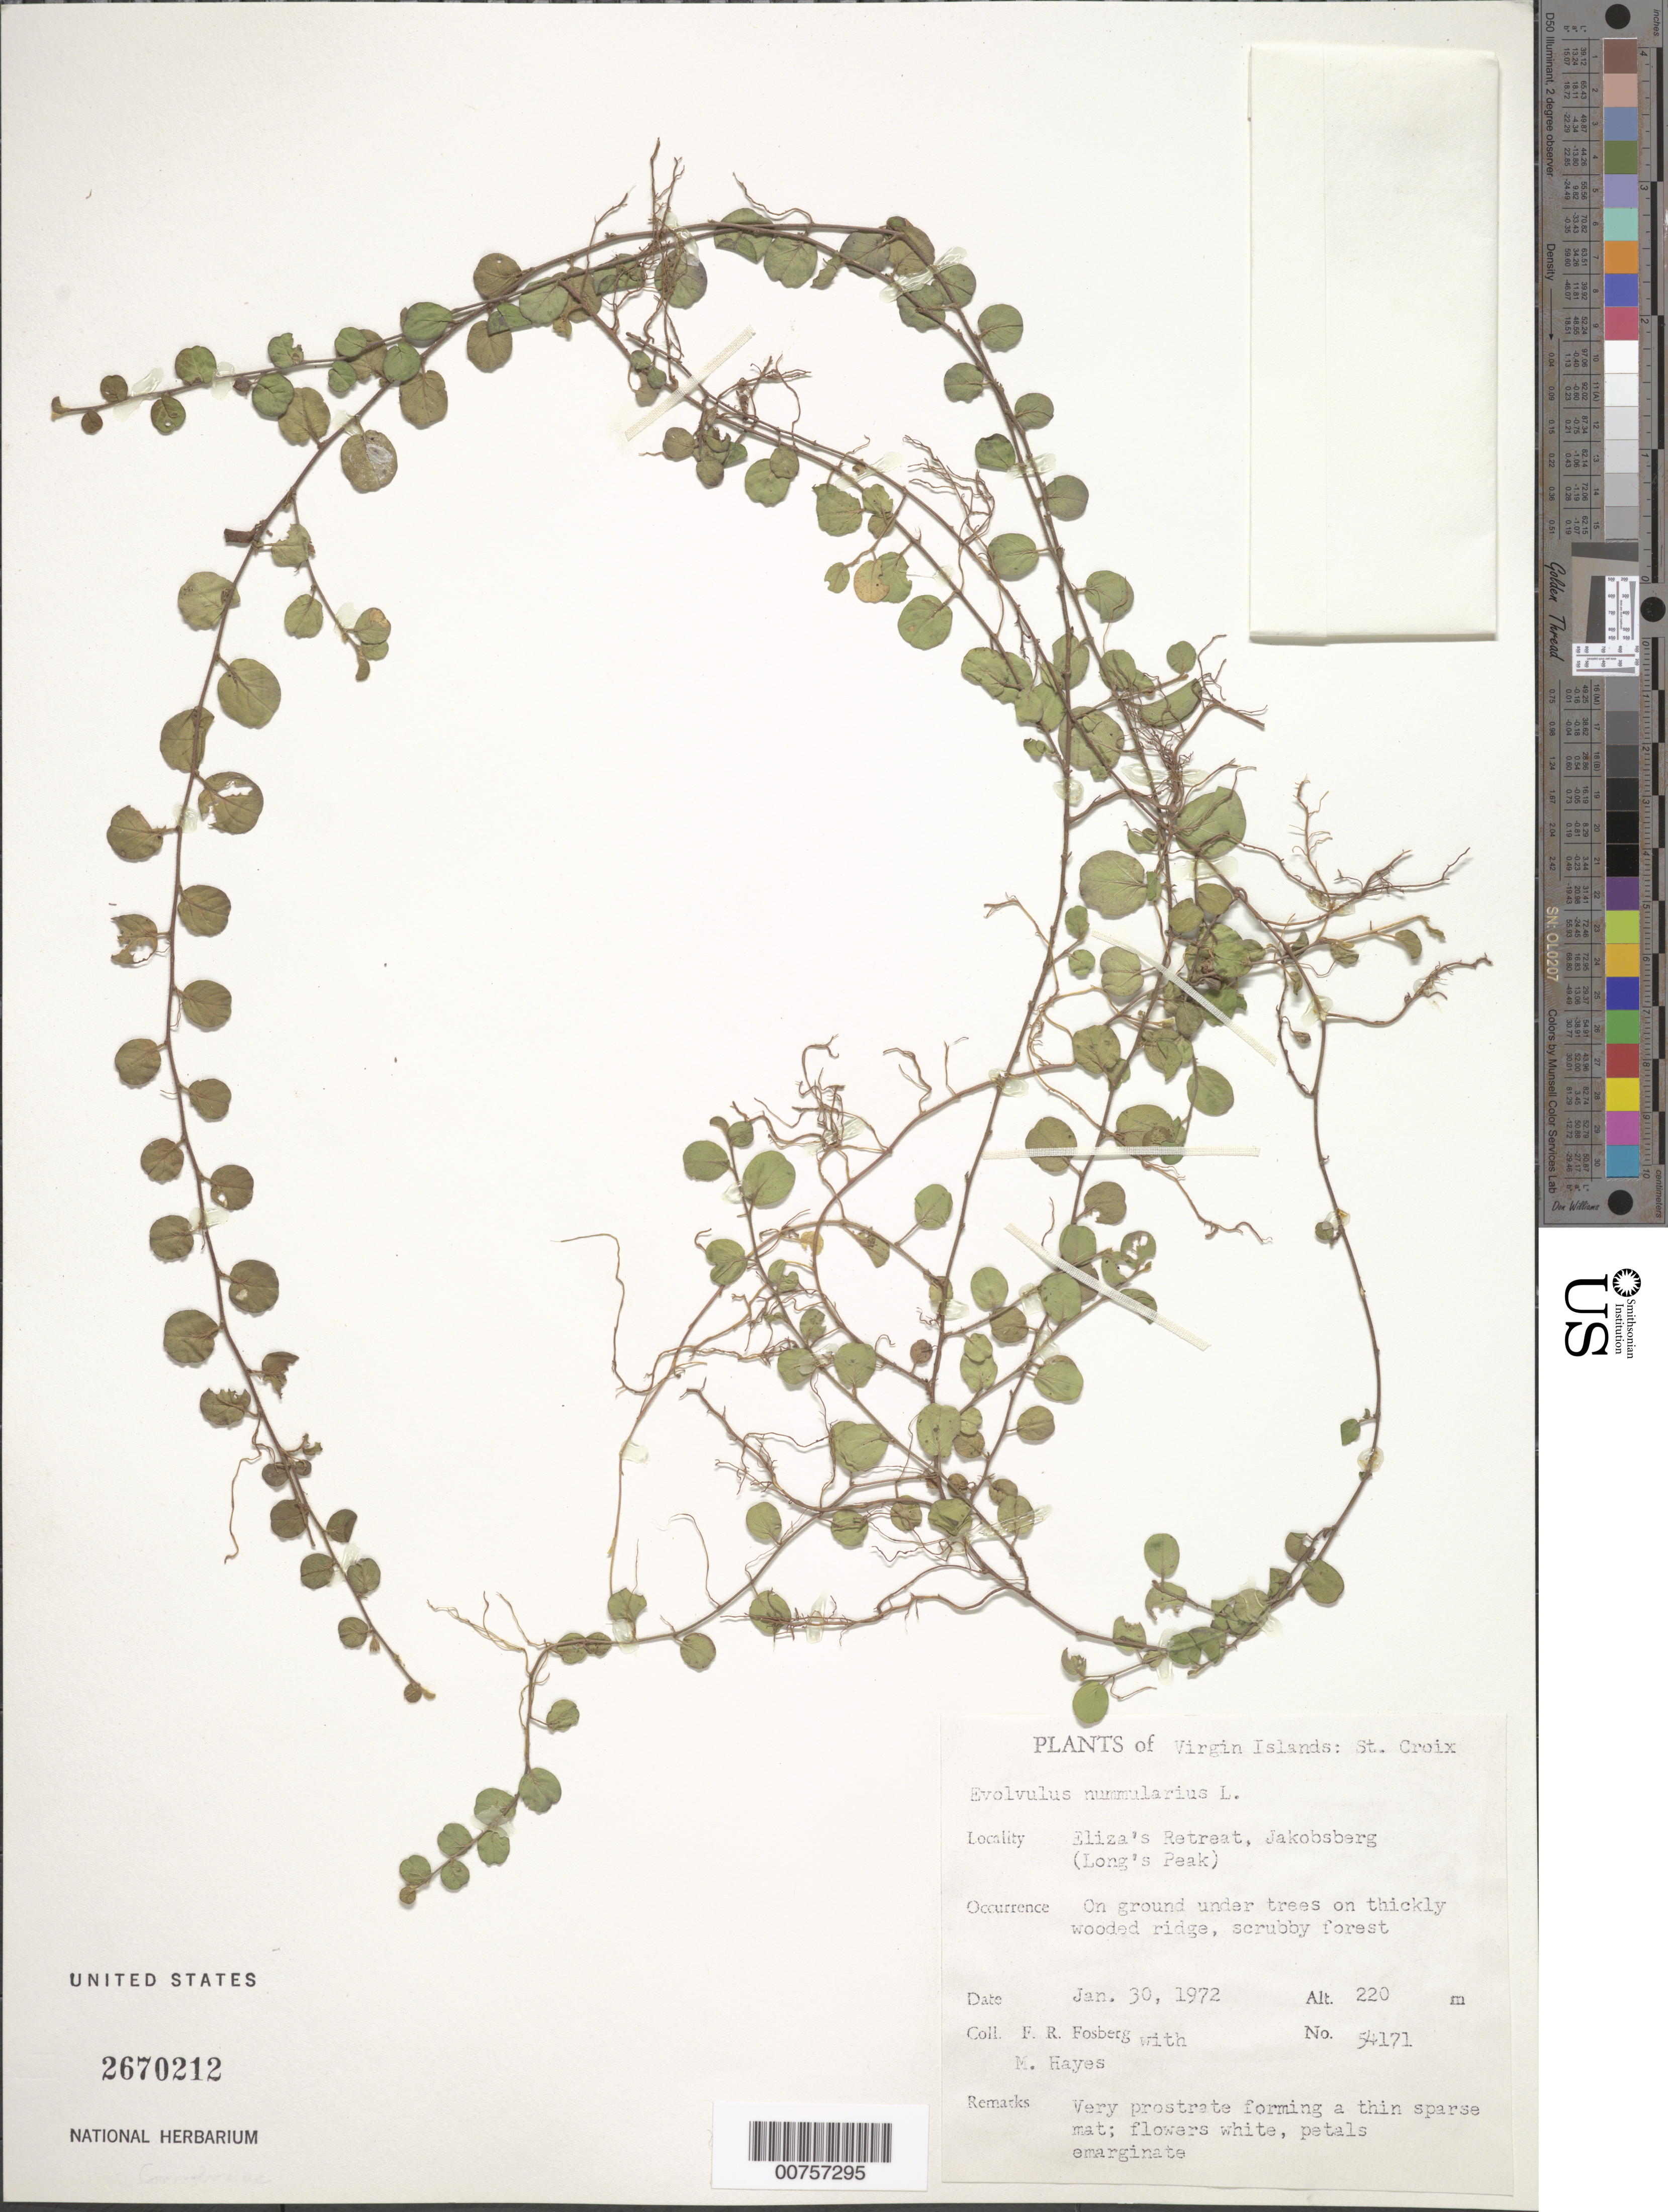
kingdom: Plantae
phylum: Tracheophyta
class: Magnoliopsida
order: Solanales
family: Convolvulaceae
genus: Evolvulus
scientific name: Evolvulus nummularius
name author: (L.) L.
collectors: F. R. Fosberg & M. Hayes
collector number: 54171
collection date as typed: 30 Jan 1972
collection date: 1972-01-30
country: U.S. Virgin Islands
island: St. Croix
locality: Eliza's Retreat, Jakobsberg (Long's Peak)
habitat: On ground under trees on thickly wooded ridge, scrubby forest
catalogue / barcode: US 2670212